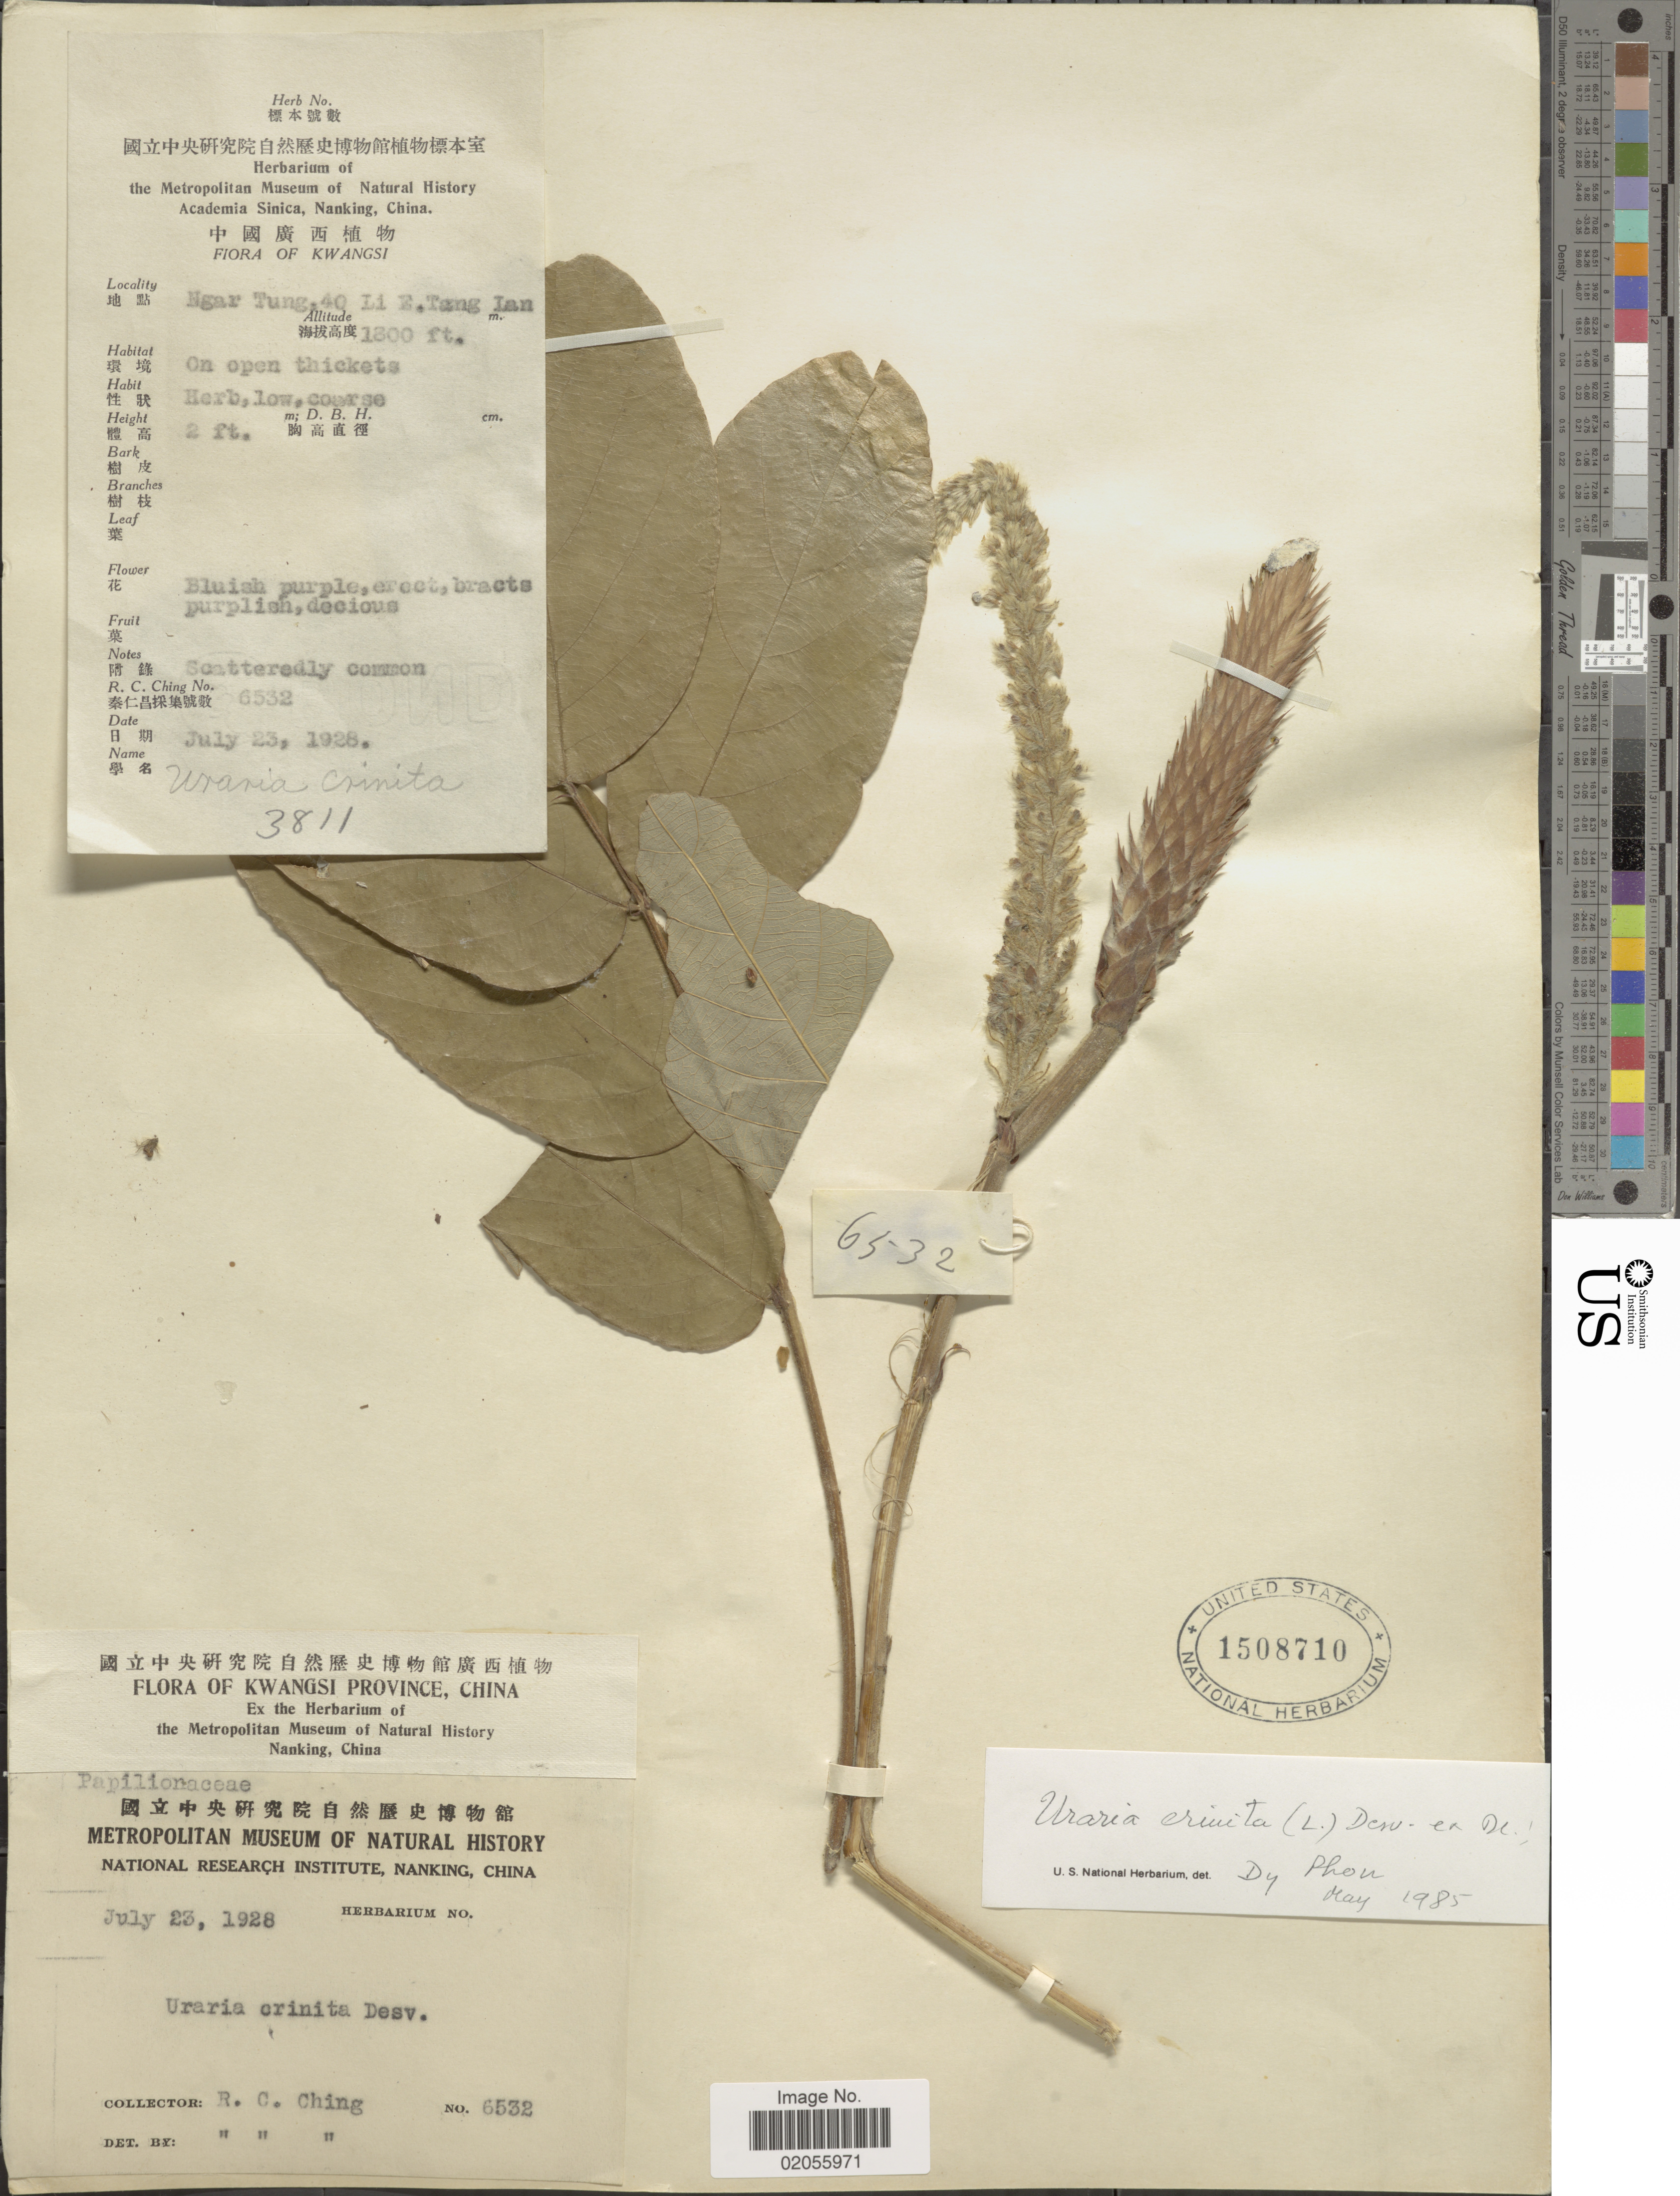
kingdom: Plantae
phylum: Tracheophyta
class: Magnoliopsida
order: Fabales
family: Fabaceae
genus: Uraria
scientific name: Uraria crinita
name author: (L.) Desv.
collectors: R. C. Ching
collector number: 6532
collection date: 1928-07-23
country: China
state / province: Guangxi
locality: Kwangsi, Ngar Tung, 40 Li E. Tang Ian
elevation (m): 396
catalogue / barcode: US 1508710